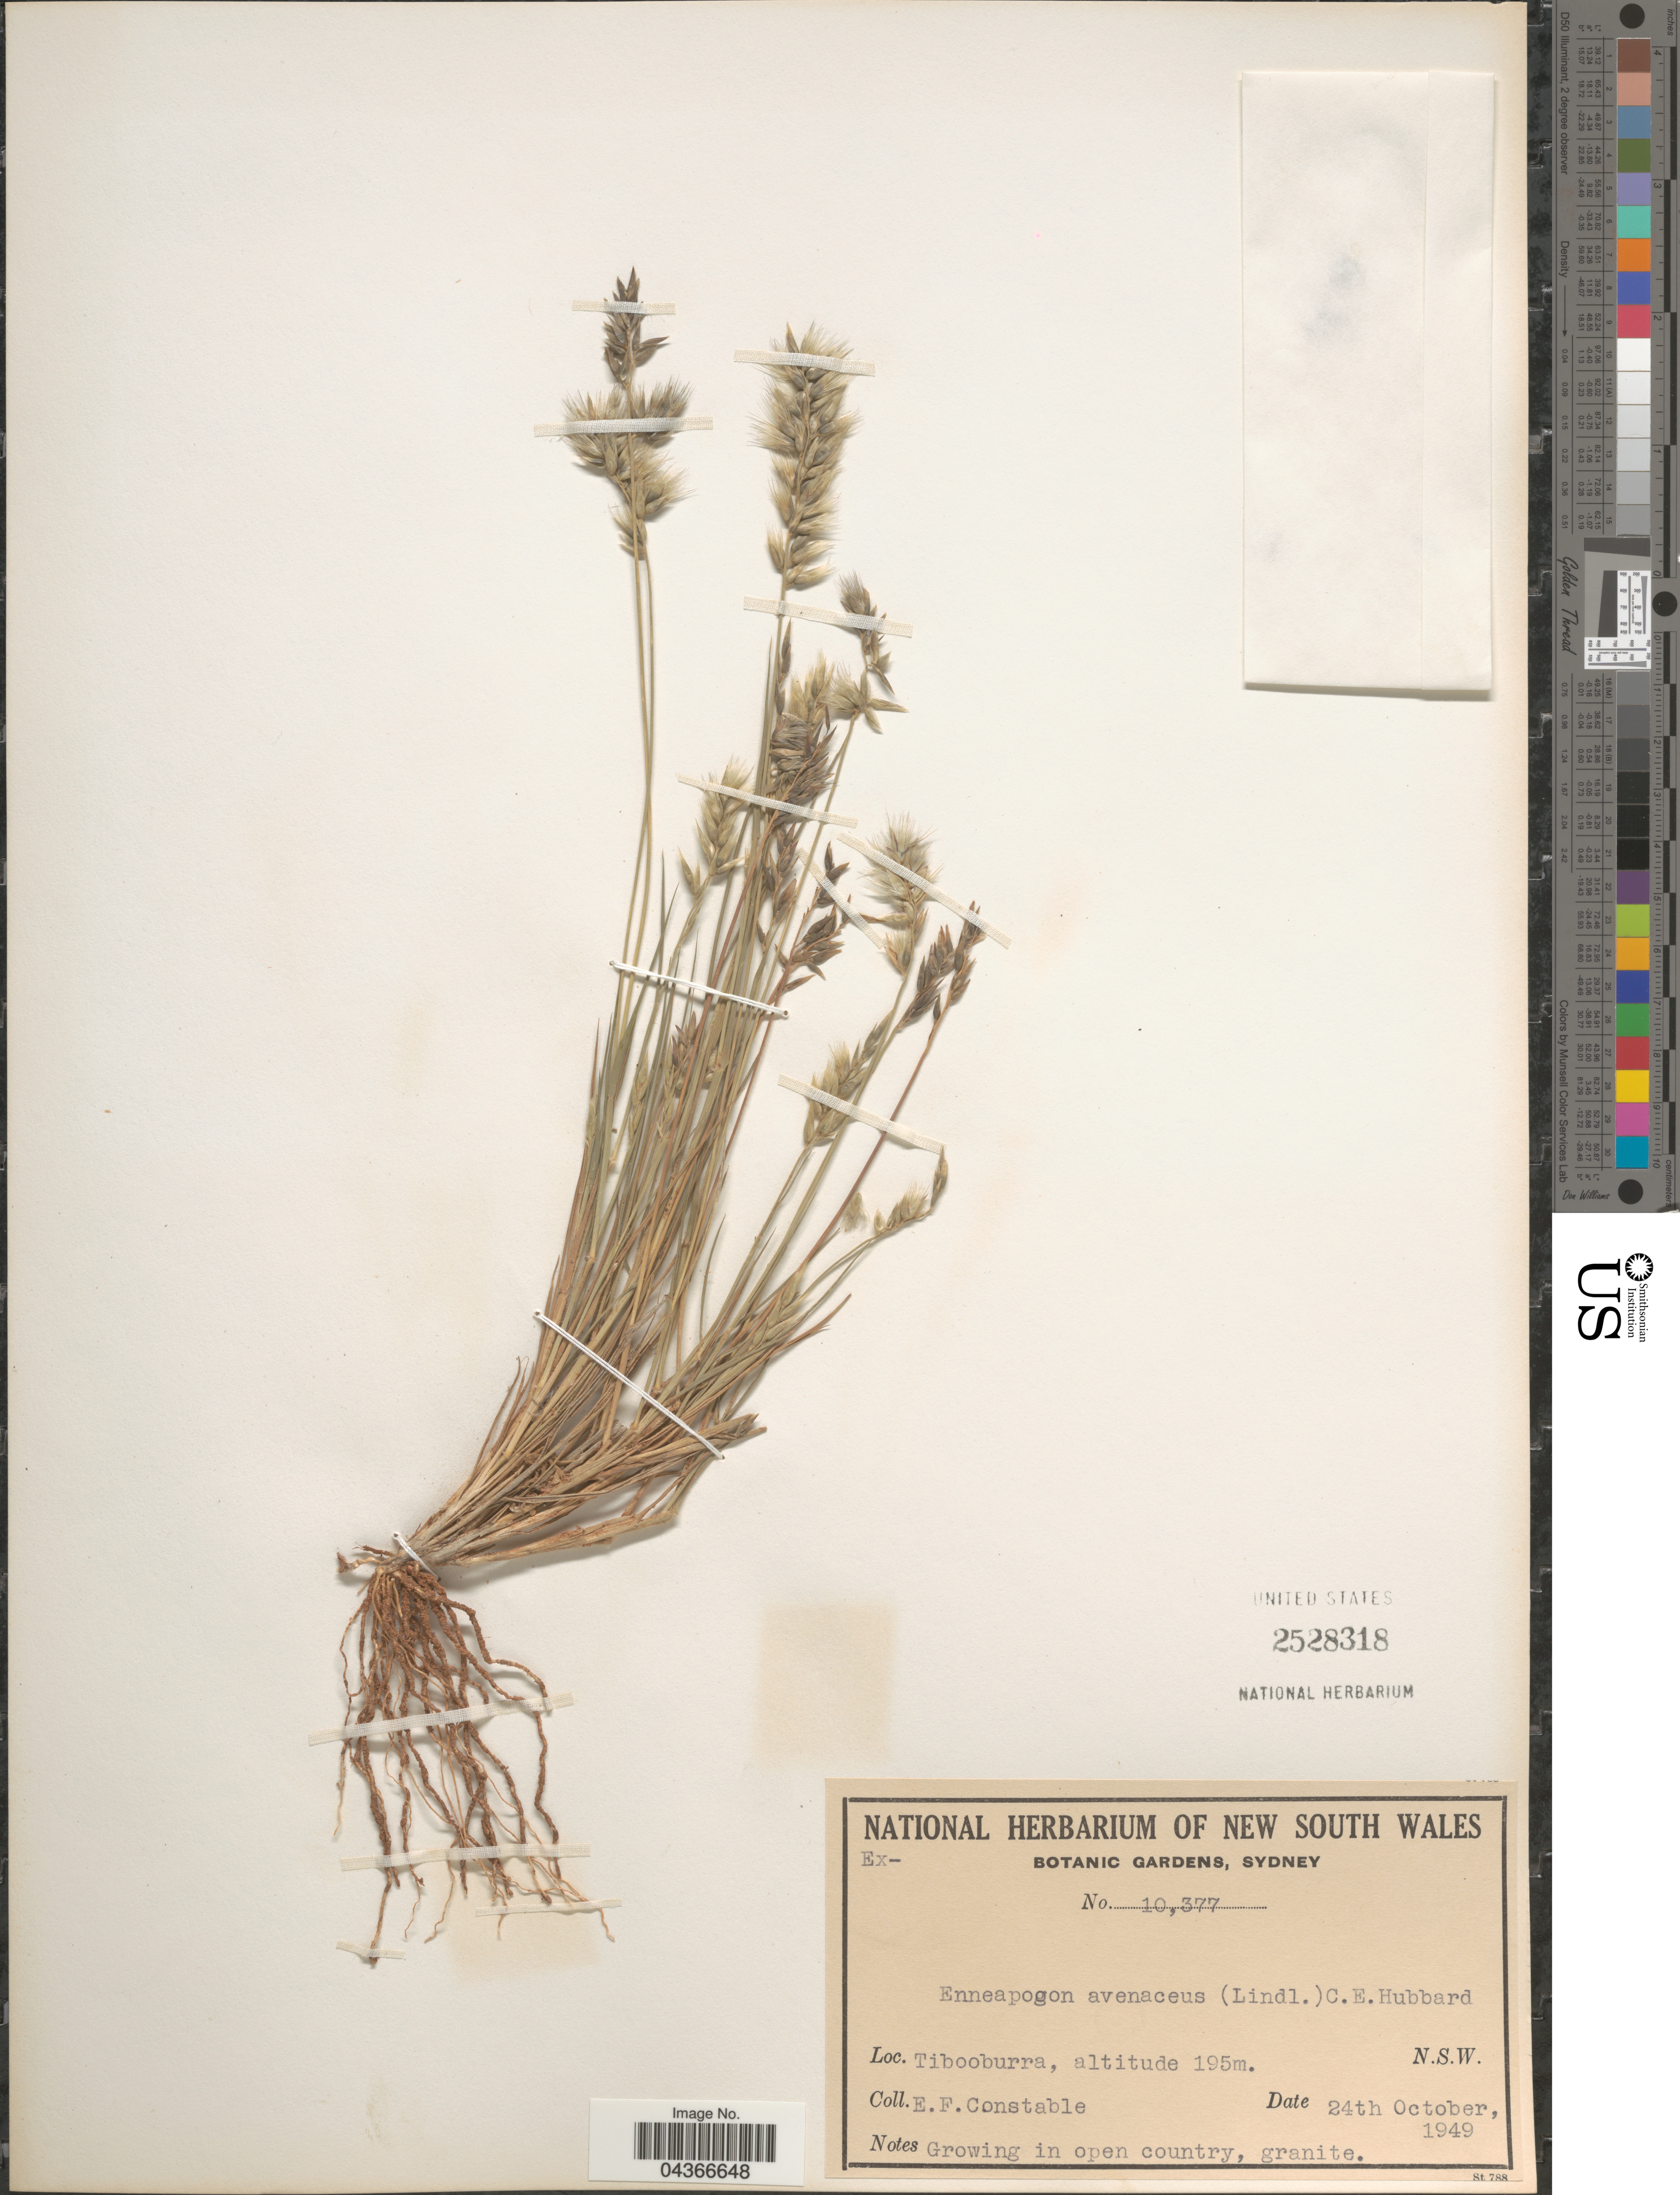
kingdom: Plantae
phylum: Tracheophyta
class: Liliopsida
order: Poales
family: Poaceae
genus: Enneapogon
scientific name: Enneapogon avenaceus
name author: (Lindl.) C.E. Hubb.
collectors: E. F. Constable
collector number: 10377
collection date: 1949-10-24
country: Australia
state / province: New South Wales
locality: Tibooburra.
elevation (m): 195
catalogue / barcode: US 2528318